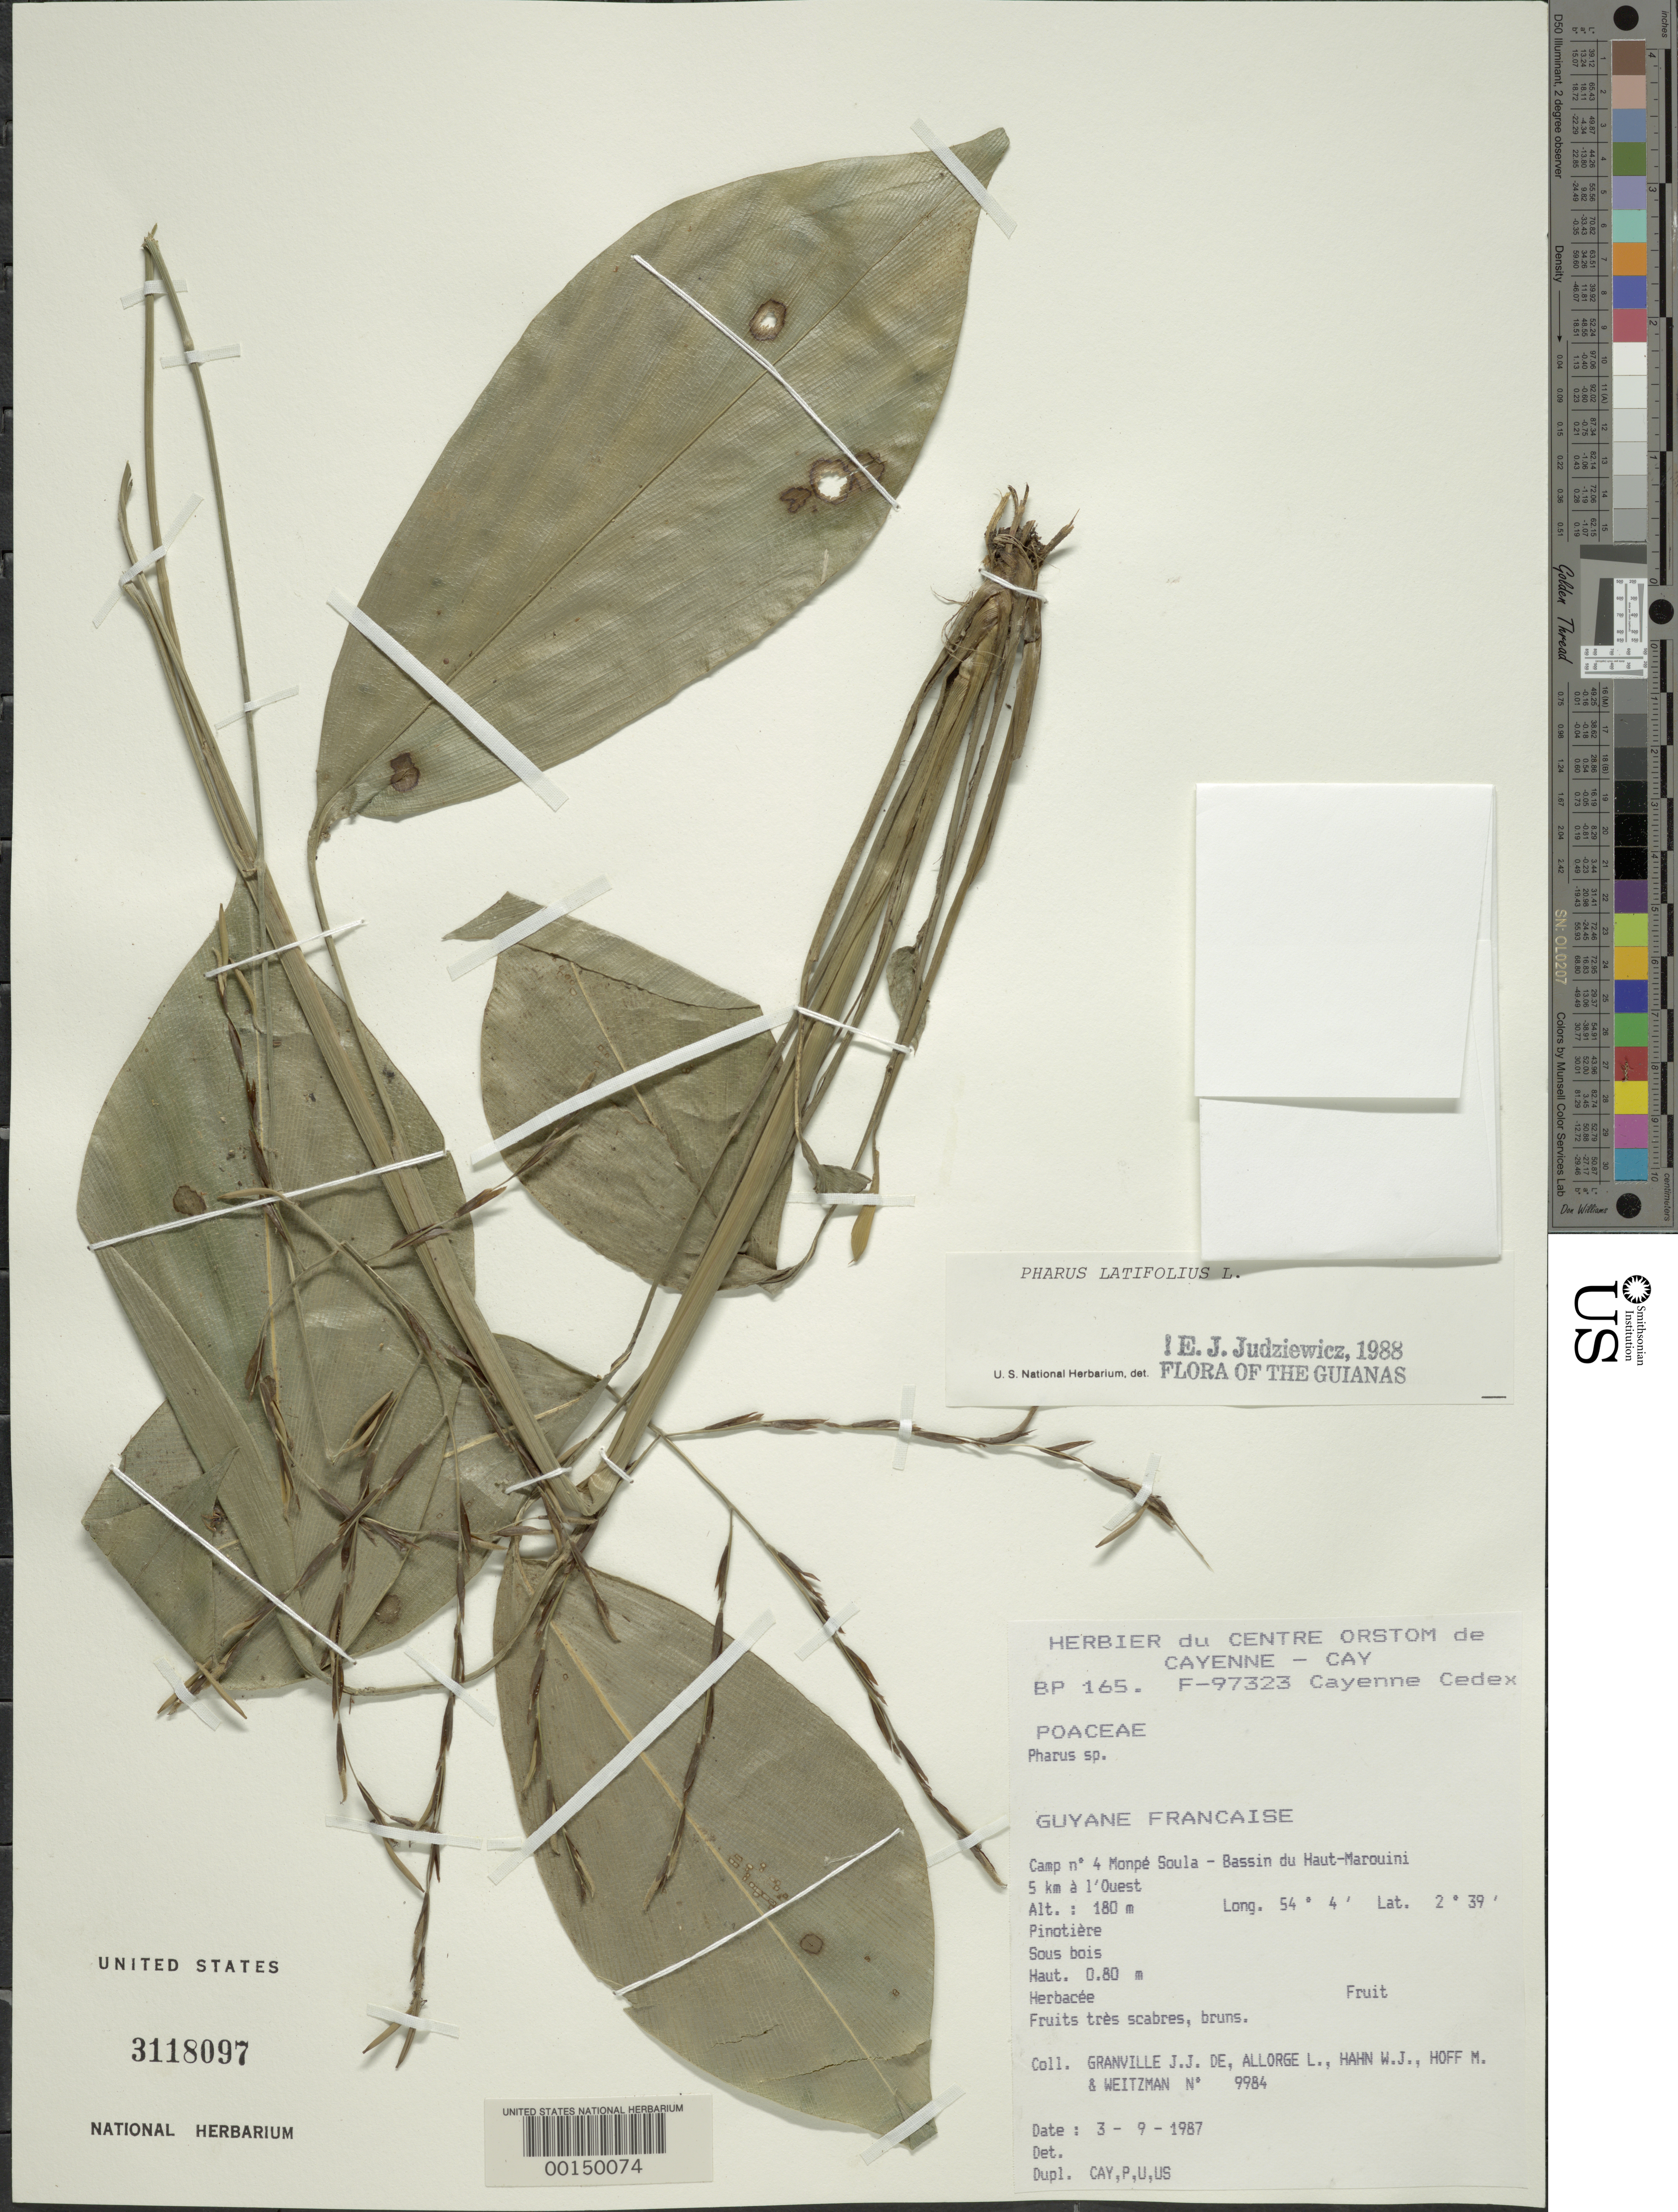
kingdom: Plantae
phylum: Tracheophyta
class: Liliopsida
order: Poales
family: Poaceae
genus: Pharus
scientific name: Pharus latifolius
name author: L.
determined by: Judziewicz, E. J.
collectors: J.-J. de Granville, L. Allorge, W. J. Hahn, M. Hoff & A. L. Weitzman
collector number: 9984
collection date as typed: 3-Sep-87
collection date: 1987-09-03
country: French Guiana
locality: Monpé Soula, Camp #4, Bassin du Haut-Marouini, 5 km to W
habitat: Pinotière, sous bois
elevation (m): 180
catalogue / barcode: US 3118097